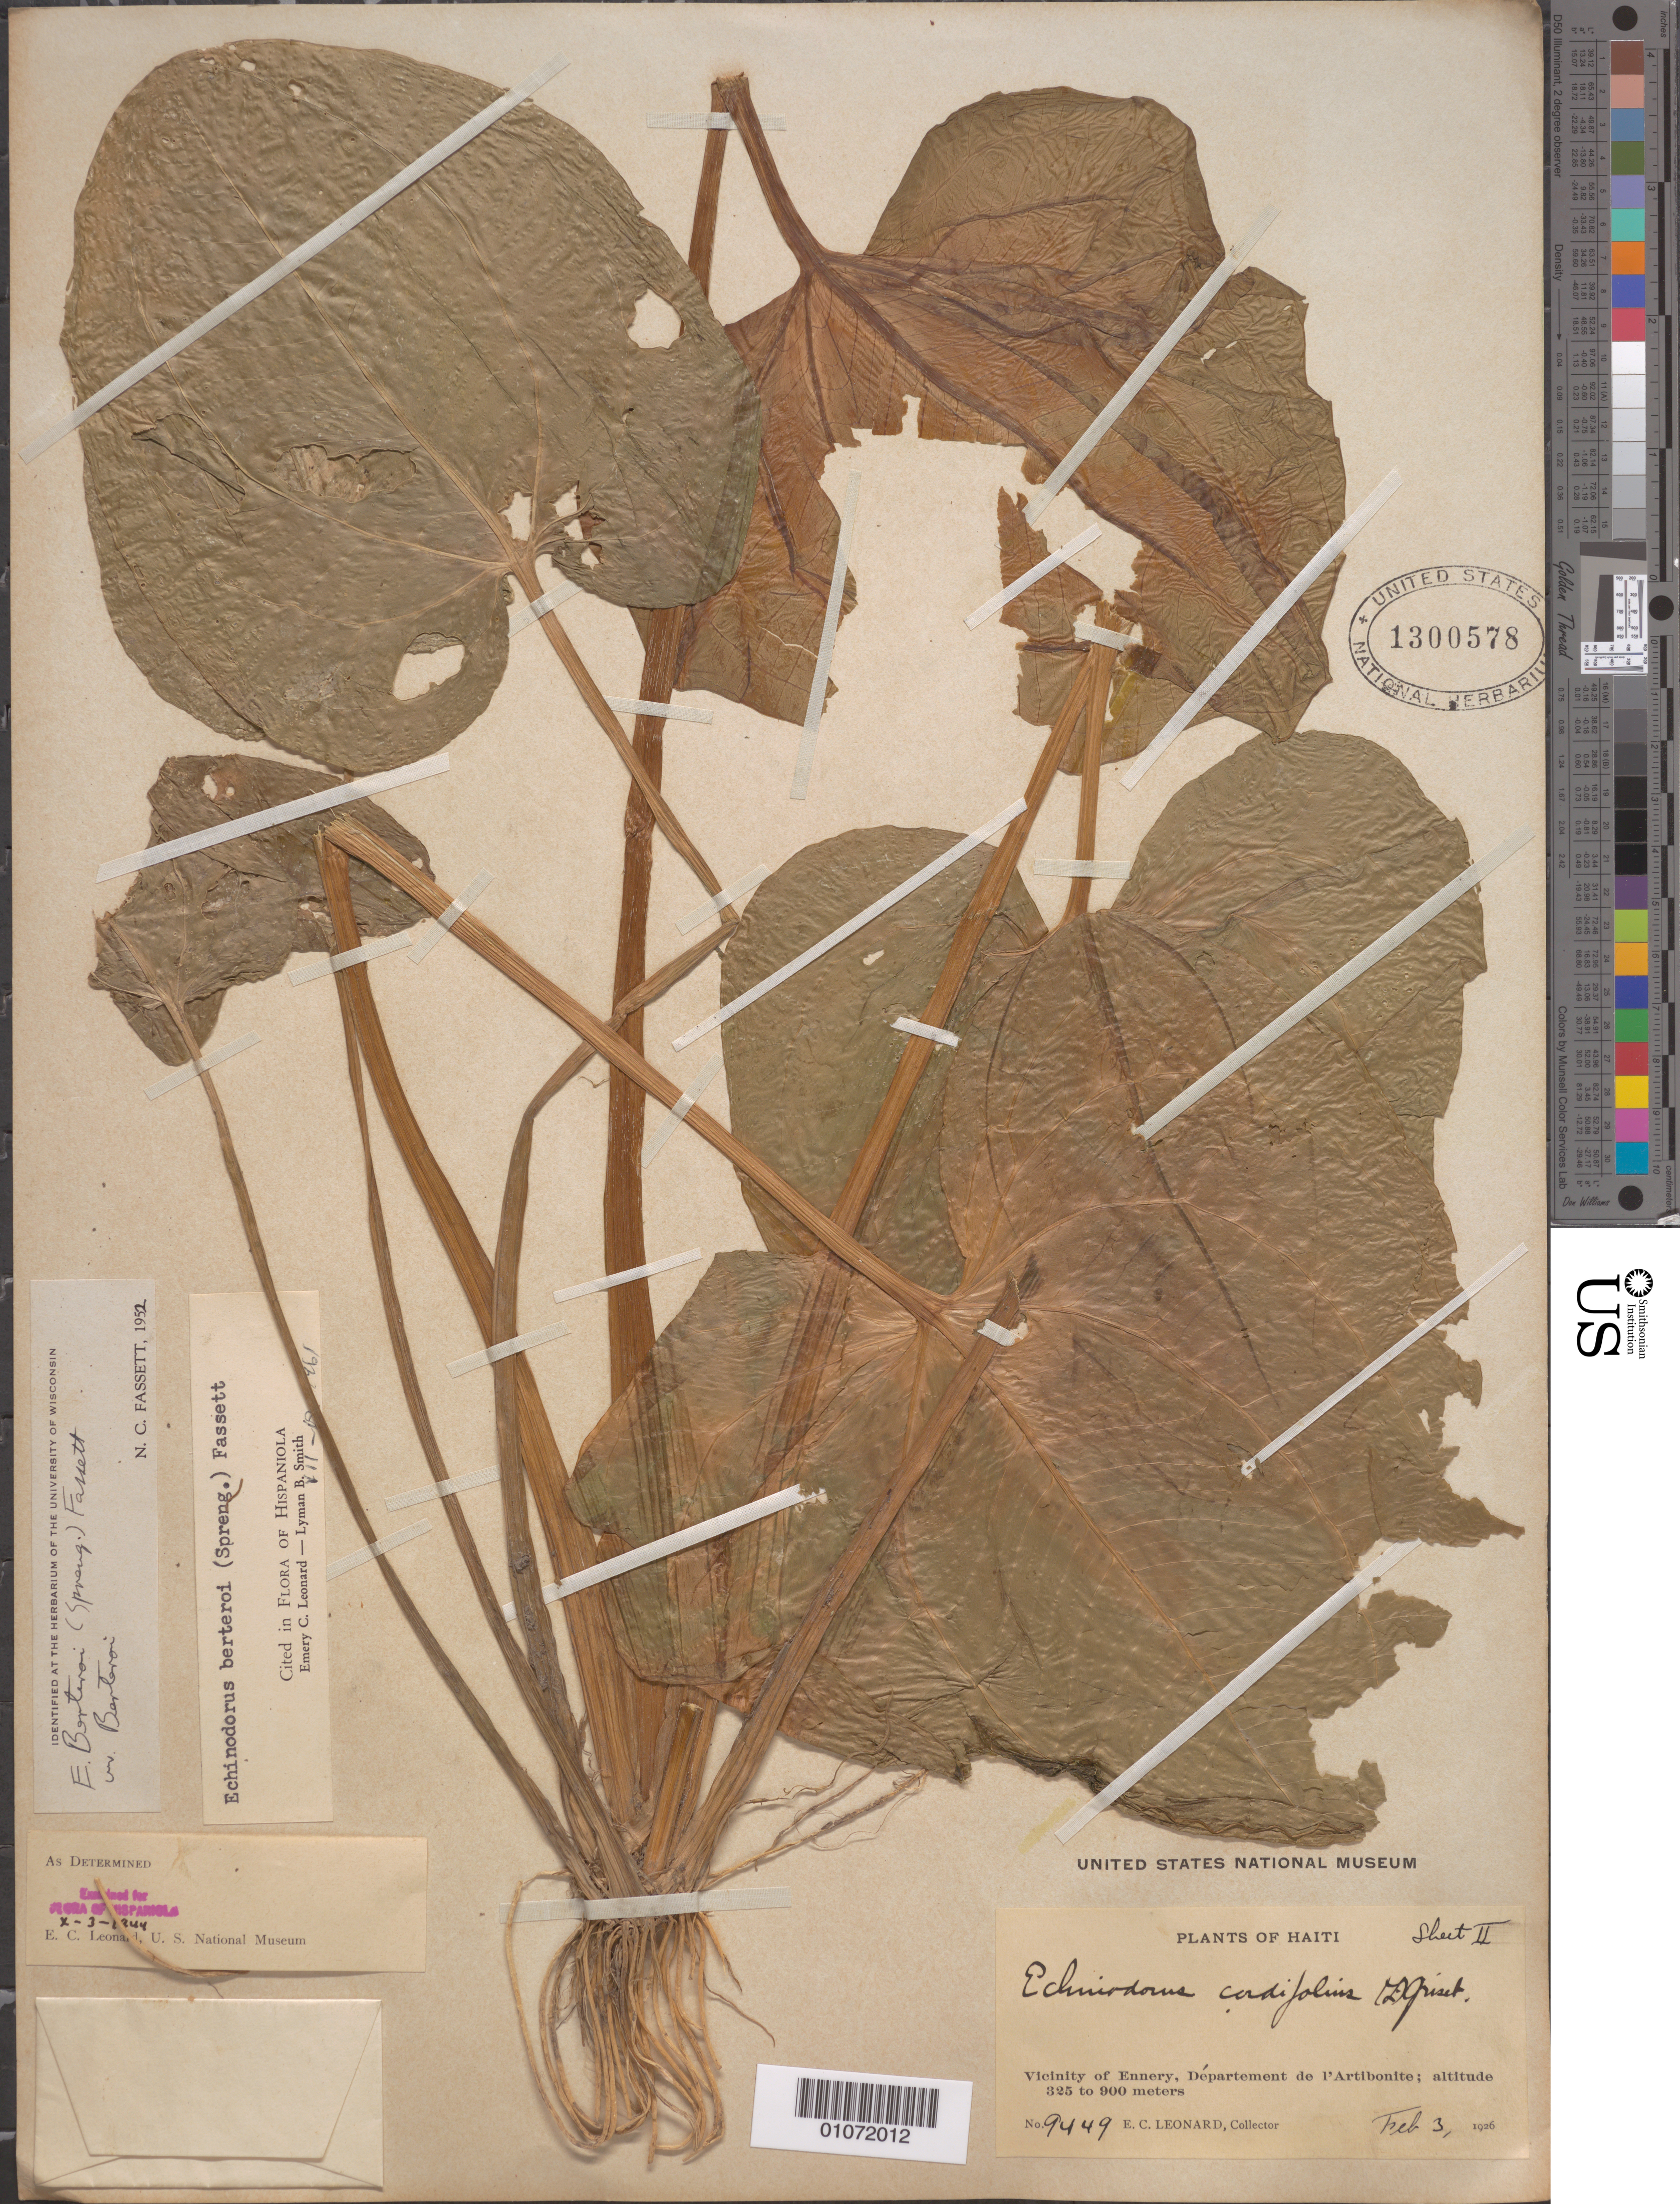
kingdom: Plantae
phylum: Tracheophyta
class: Liliopsida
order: Alismatales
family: Alismataceae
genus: Echinodorus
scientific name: Echinodorus berteroi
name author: (Spreng.) Fassett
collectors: E. C. Leonard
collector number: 9449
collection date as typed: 03 Feb 1926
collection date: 1926-02-03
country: Haiti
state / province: Óuest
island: Île de la Gonâve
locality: Vicinity of Ennary, Departemenet de l'Artibonite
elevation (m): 325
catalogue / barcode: US 1300578